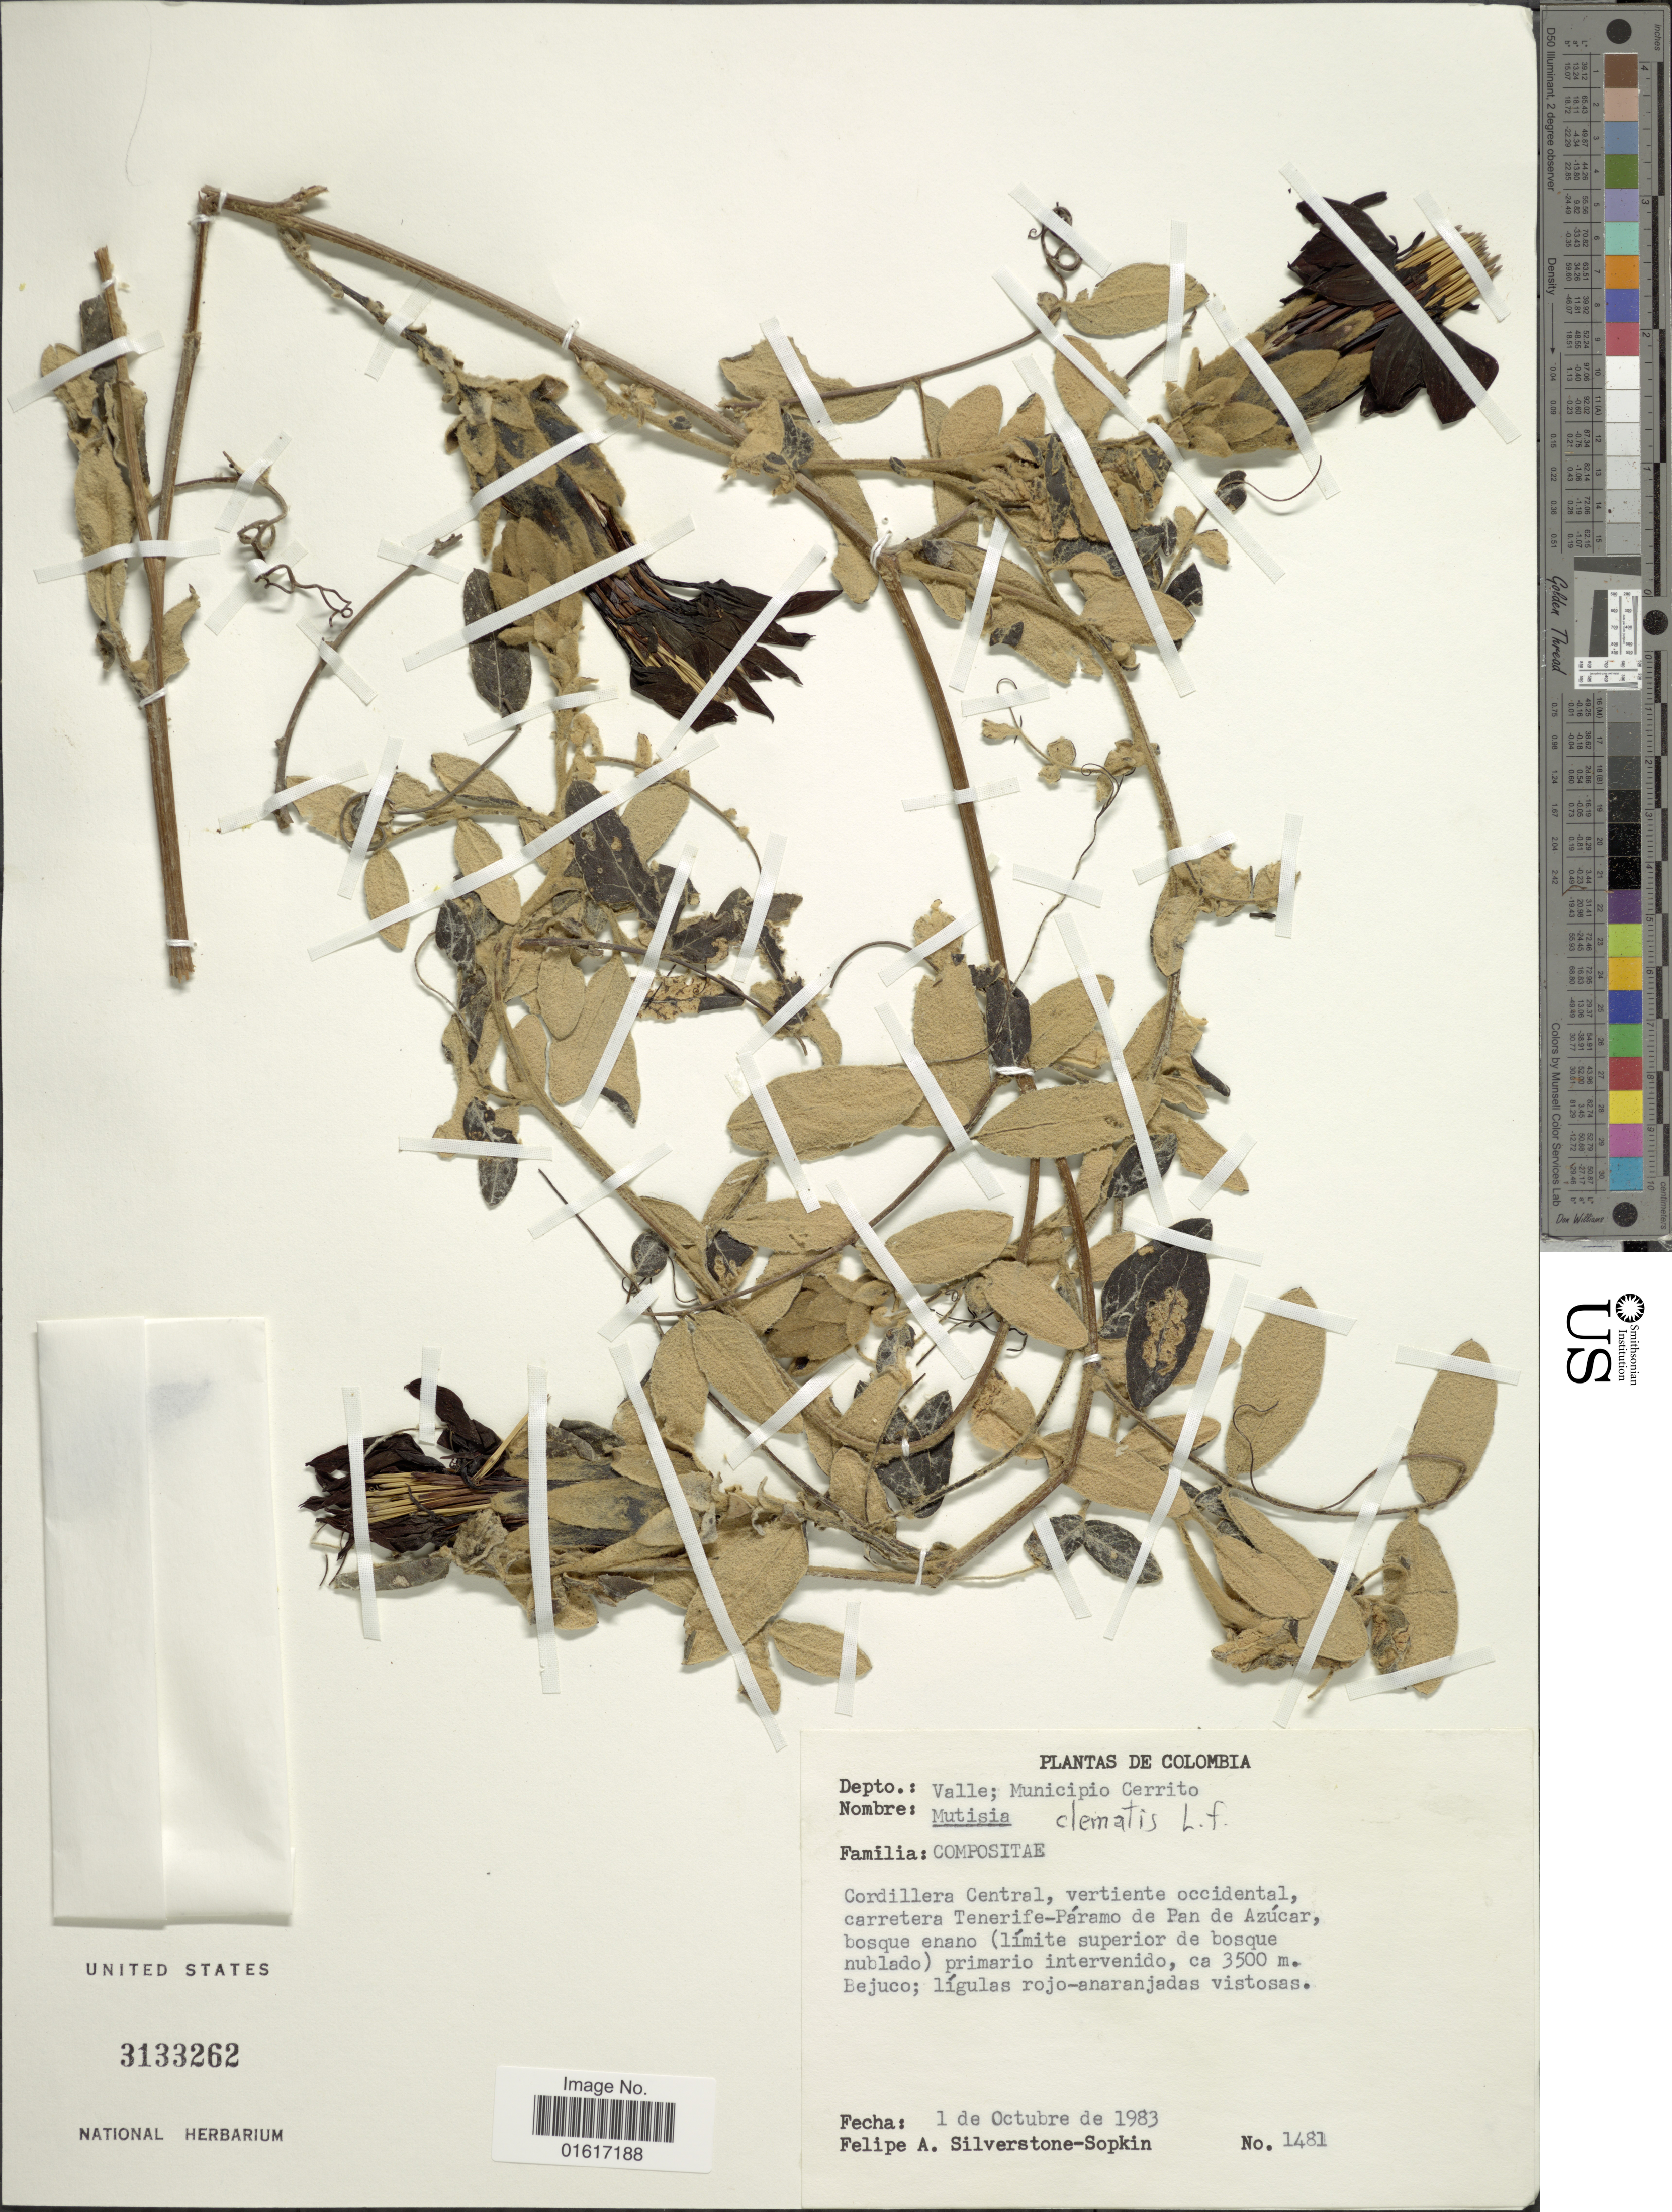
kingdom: Plantae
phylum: Tracheophyta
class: Magnoliopsida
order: Asterales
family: Asteraceae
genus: Mutisia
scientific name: Mutisia clematis var. clematis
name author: L. f.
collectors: P. A. Silverstone-Sopkin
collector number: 1481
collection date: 1983-10-01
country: Colombia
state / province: Valle del Cauca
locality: Depto.: Valle; Municipio Cerrito. Cordillera Central, vertiente occidental, carretera Tenerife-Páramo de Pan de Azúcar, bosque enano (límite superior de bosque nublado) primario intervenido, Bejuco; lígulas rojo-anaranjadas vistosas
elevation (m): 3500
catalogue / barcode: US 3133262